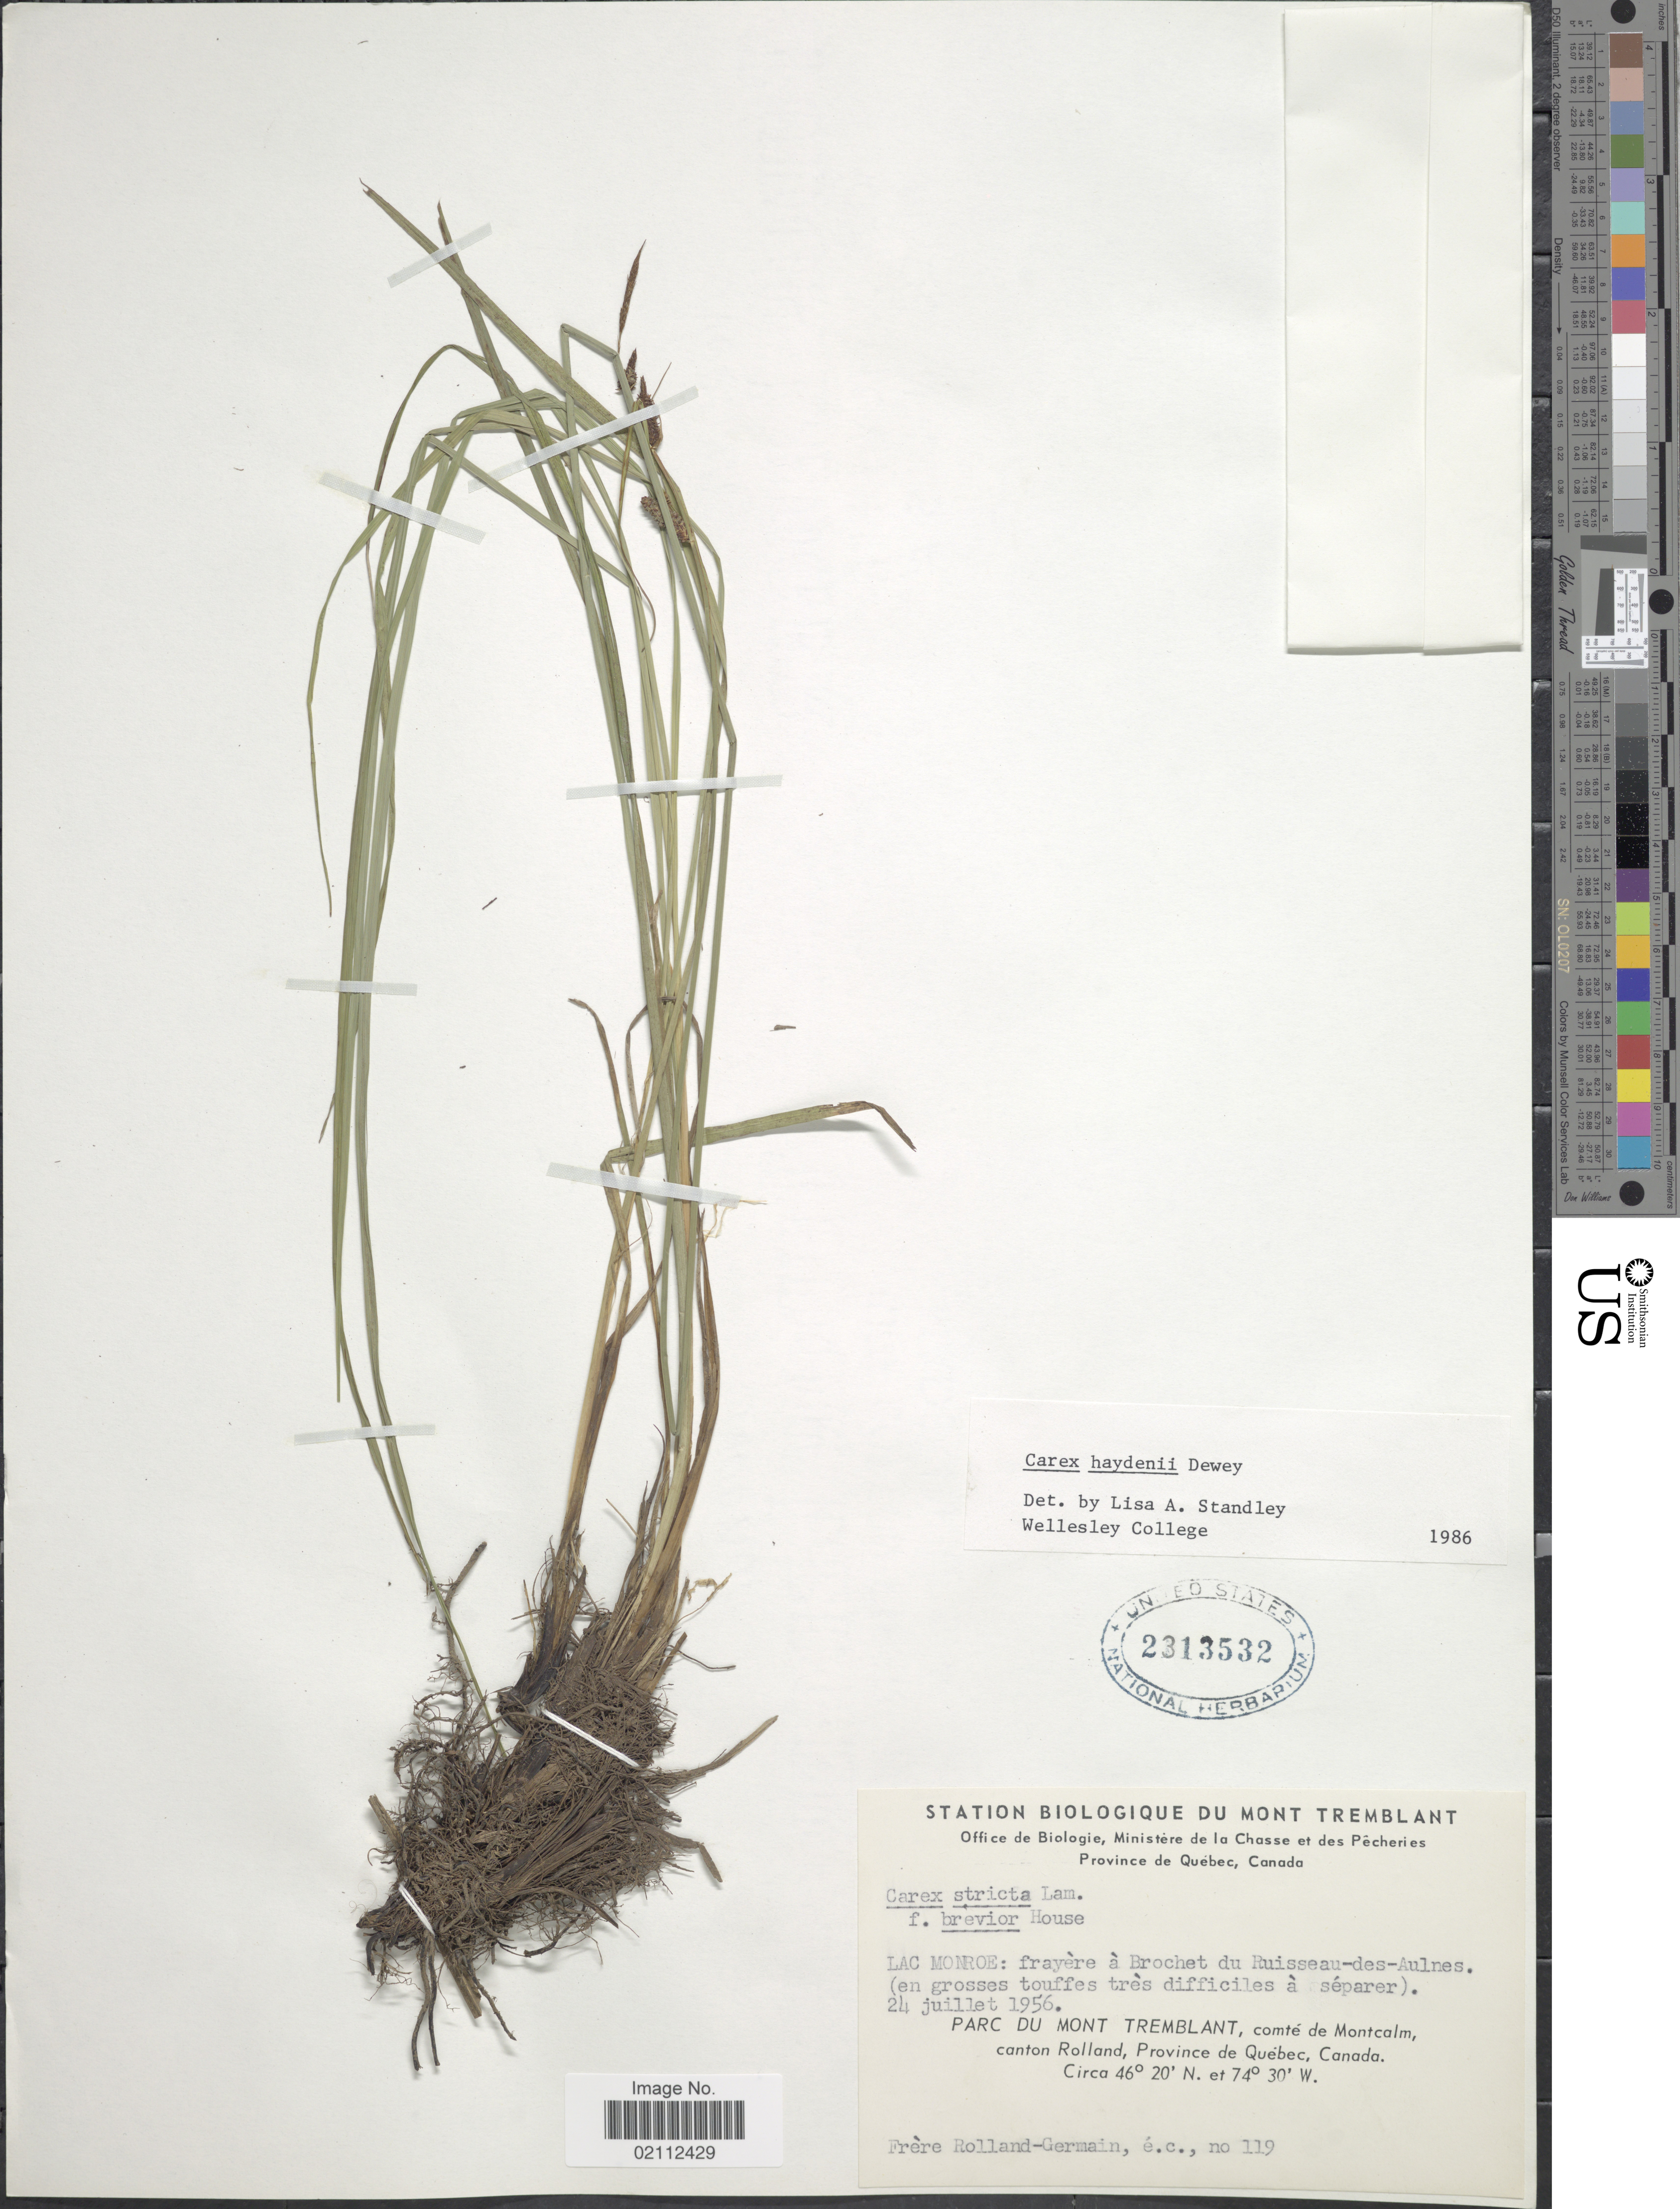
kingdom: Plantae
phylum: Tracheophyta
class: Liliopsida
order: Poales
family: Cyperaceae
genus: Carex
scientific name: Carex haydenii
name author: Dewey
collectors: Rolland-Germain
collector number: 119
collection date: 1956-07-24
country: Canada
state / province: Quebec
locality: Lac Monroe: Brochet du Ruisseau-des-Aulnes. Parc du Mont Tremblant, comté de Montcalm, canton Rolland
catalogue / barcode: US 2313532